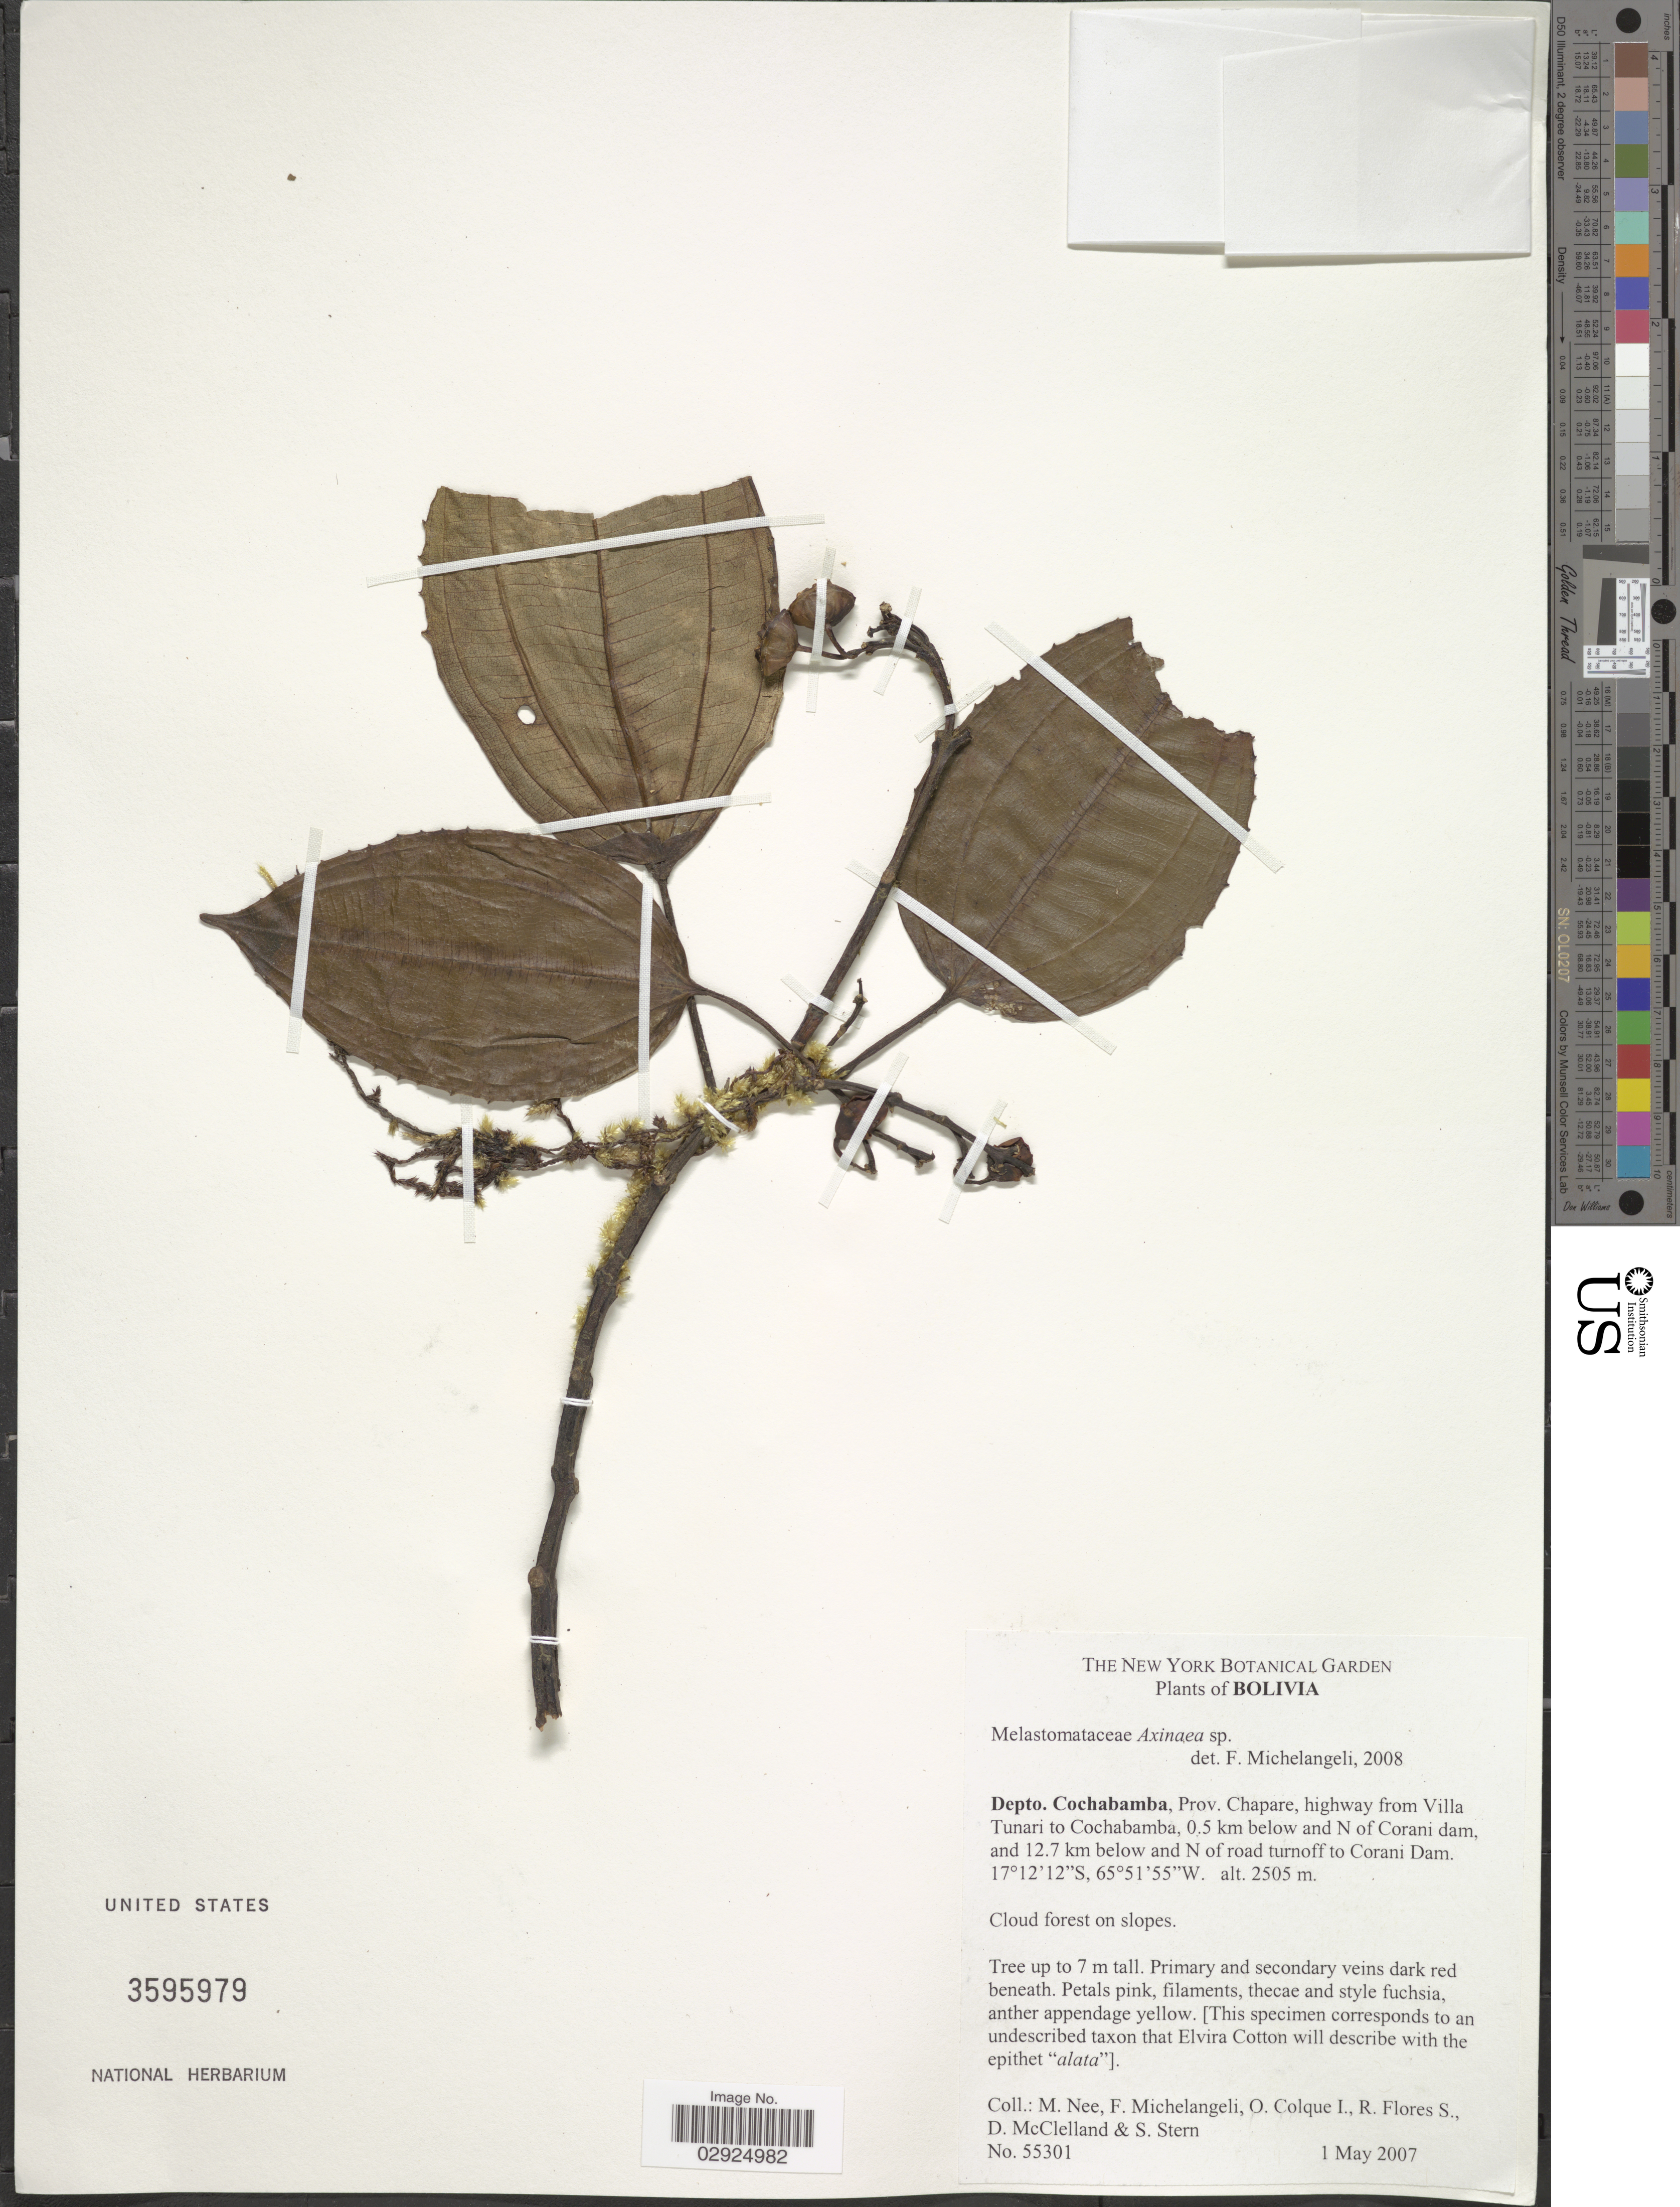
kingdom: Plantae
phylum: Tracheophyta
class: Magnoliopsida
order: Myrtales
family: Melastomataceae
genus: Axinaea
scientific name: Axinaea sp.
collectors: M. Nee, F. Michelangeli, R. Colque I., R. Flores S. & et al.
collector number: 55301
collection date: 2007-05-01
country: Bolivia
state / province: Cochabamba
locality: Depto. Cochabamba: Prov. Chapare, highway from Villa Tunari to Cochabamba, 0.5 km below and N of Corani dam and 12.7 km below and N of road turnoff to Corani Dam.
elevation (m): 2505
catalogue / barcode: US 3595979